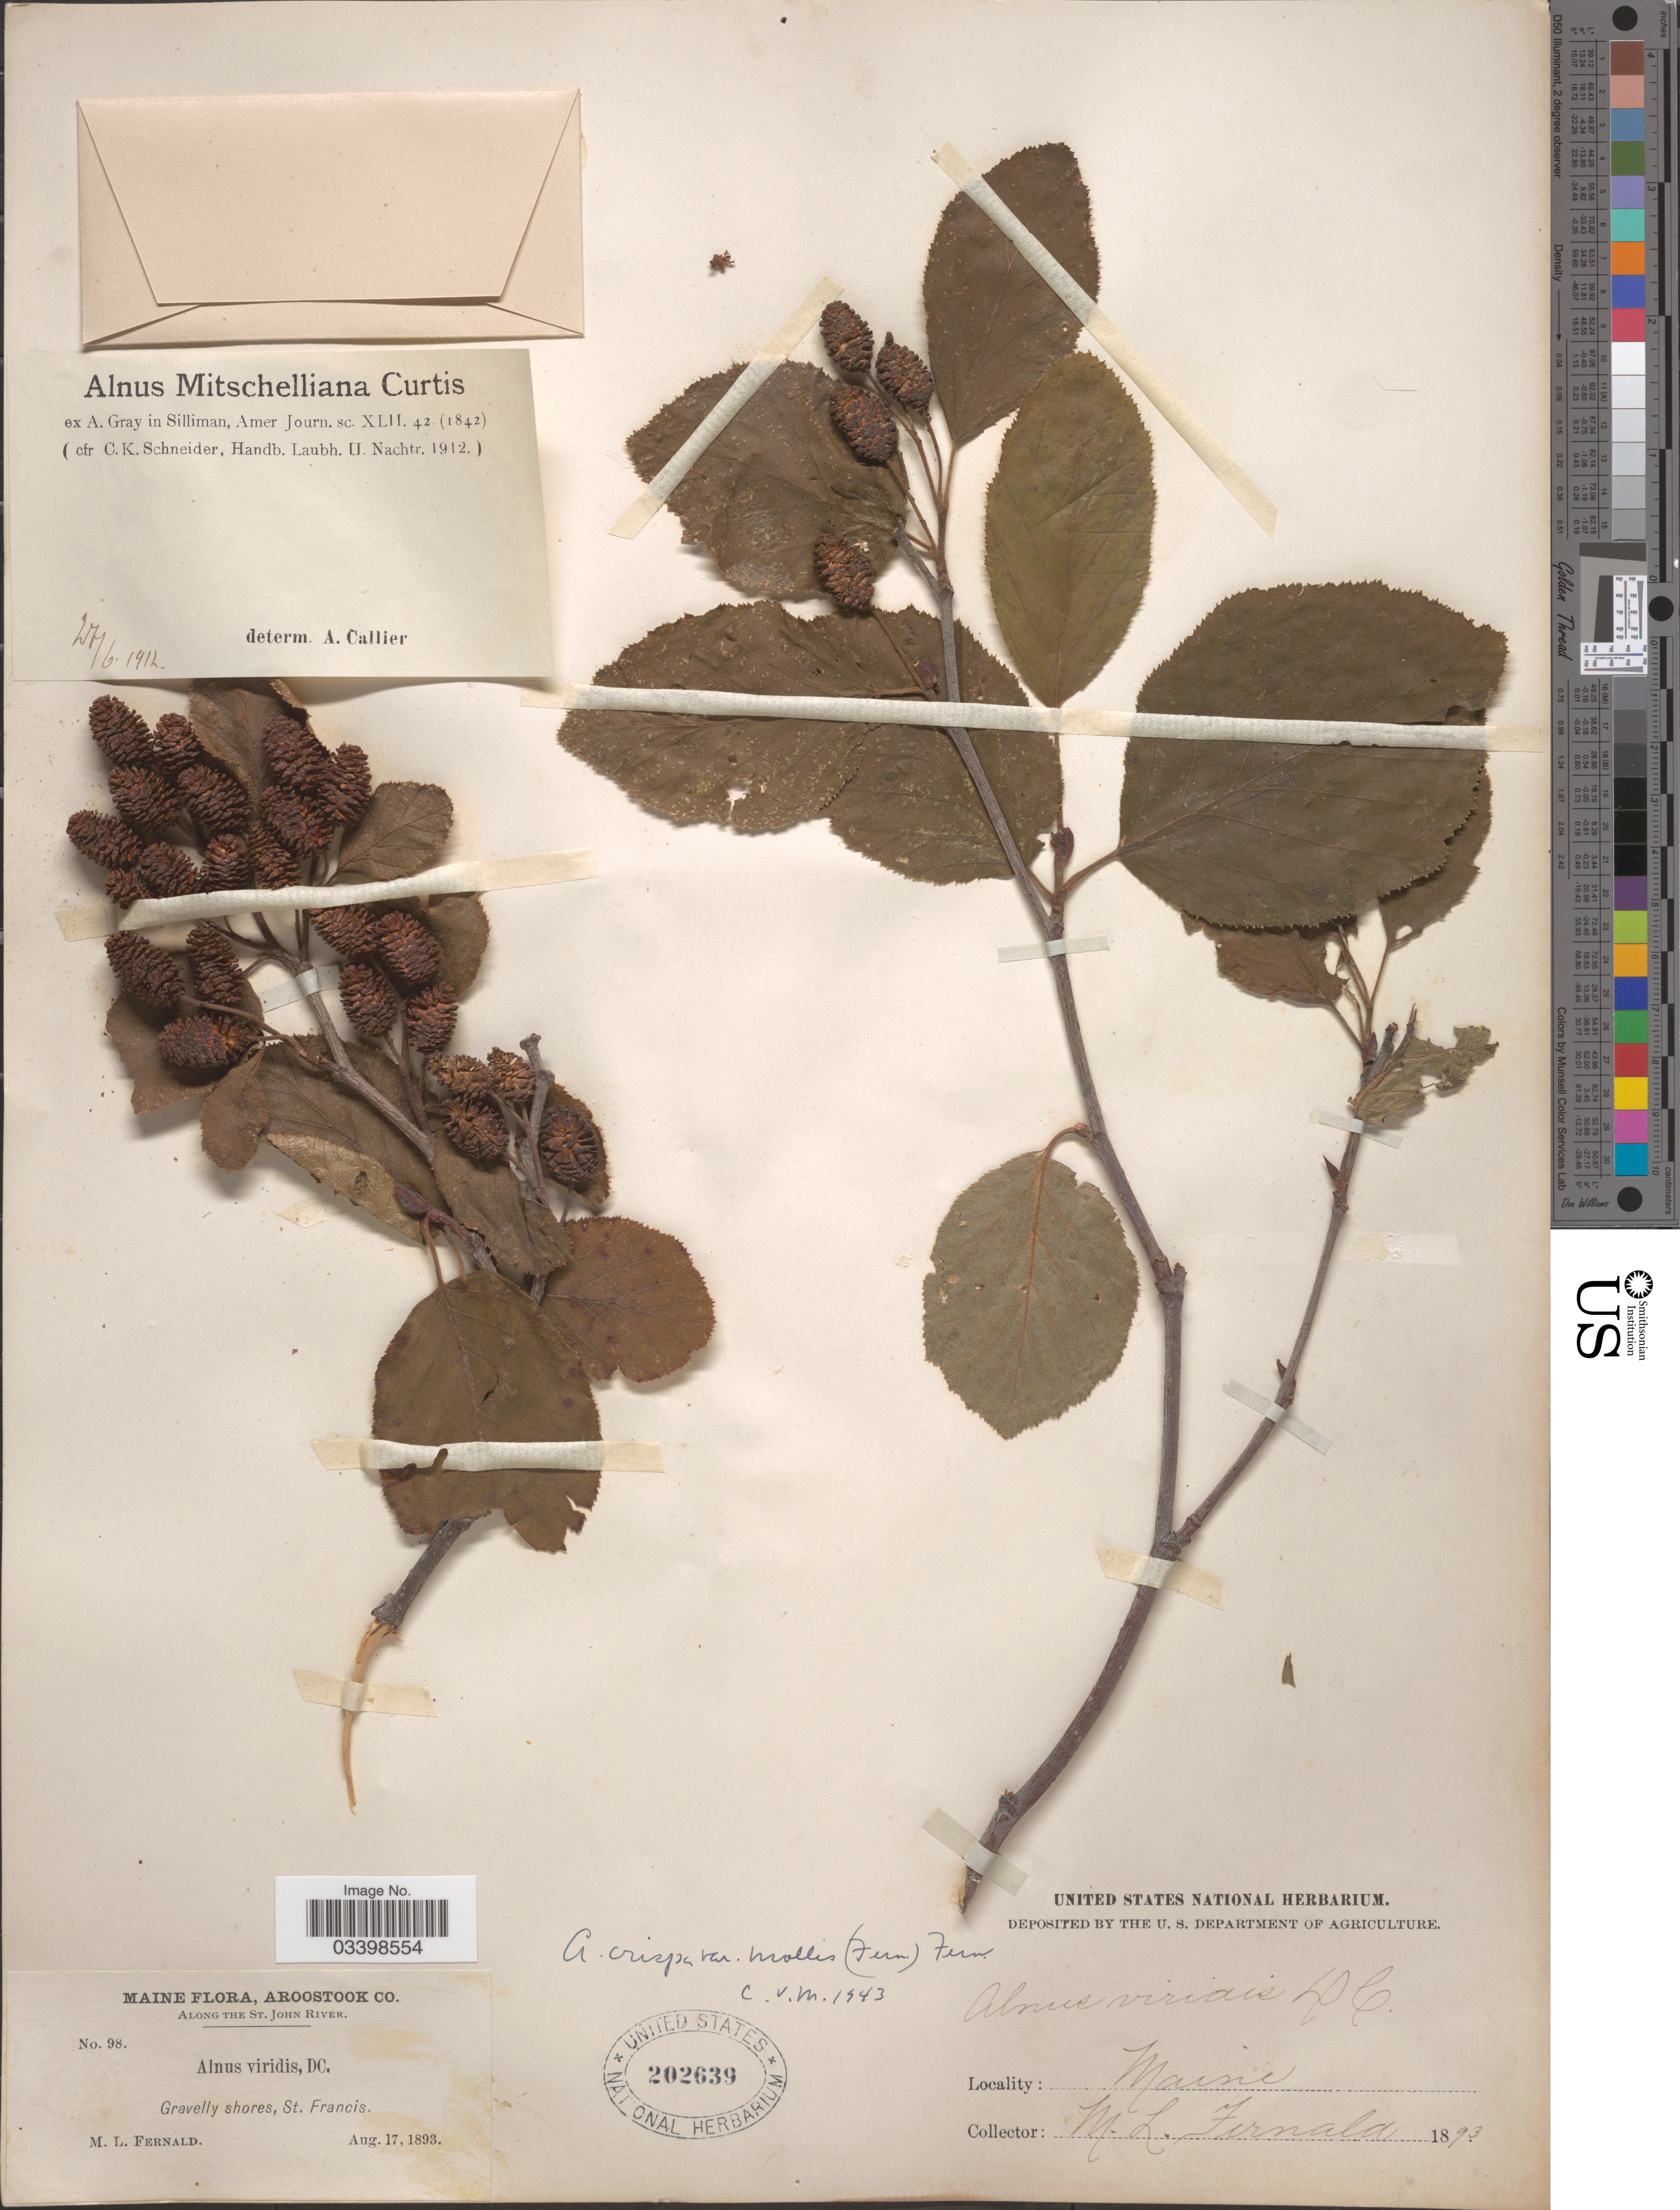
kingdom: Plantae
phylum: Tracheophyta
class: Magnoliopsida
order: Fagales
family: Betulaceae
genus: Alnus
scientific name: Alnus viridis subsp. crispa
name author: (Aiton) Turrill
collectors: M. L. Fernald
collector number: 98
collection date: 1893-08-17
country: United States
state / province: Maine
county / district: Aroostook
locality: Along the St. John River. Gravelly shores, St. Francis.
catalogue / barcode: US 202639